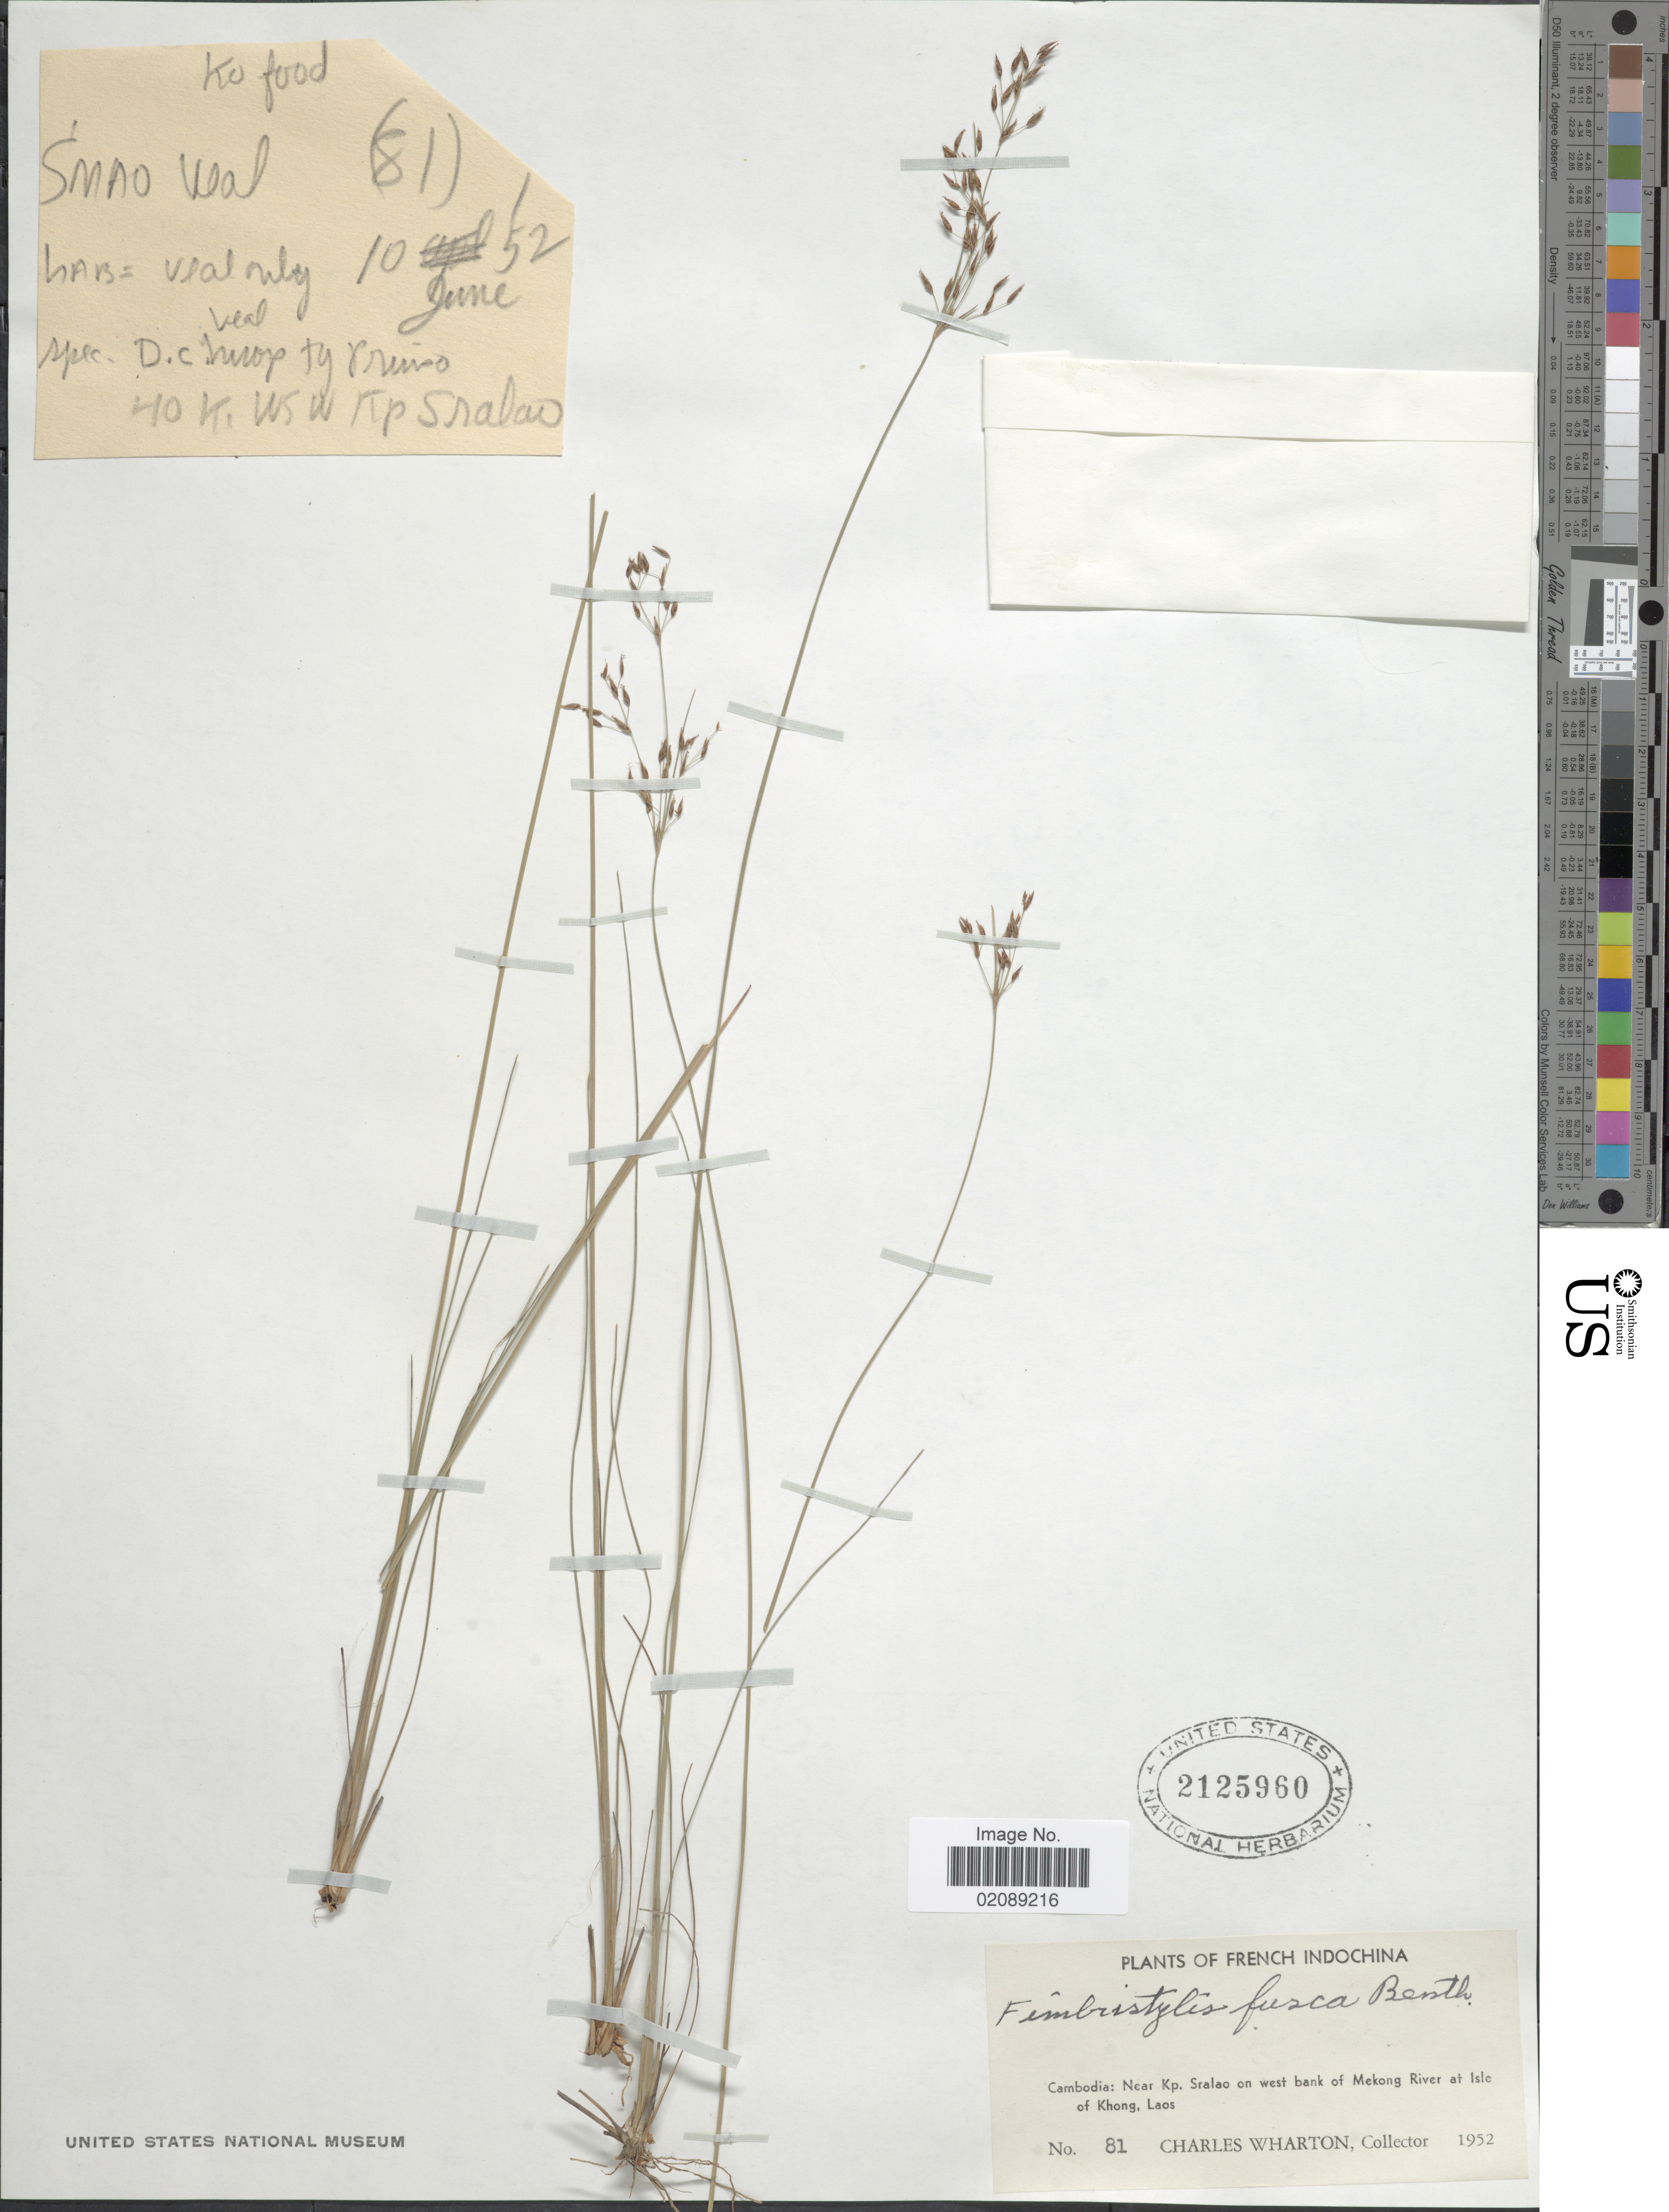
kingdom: Plantae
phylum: Tracheophyta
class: Liliopsida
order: Poales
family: Cyperaceae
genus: Fimbristylis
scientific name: Fimbristylis fusca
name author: (Nees) Benth. ex C.B. Clarke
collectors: C. Wharton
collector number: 81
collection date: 1952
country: Cambodia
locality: French Indochina. Cambodia: Near Kp. Sralao on west bank of Mekong River at Isle of Khong, Laos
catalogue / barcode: US 2125960